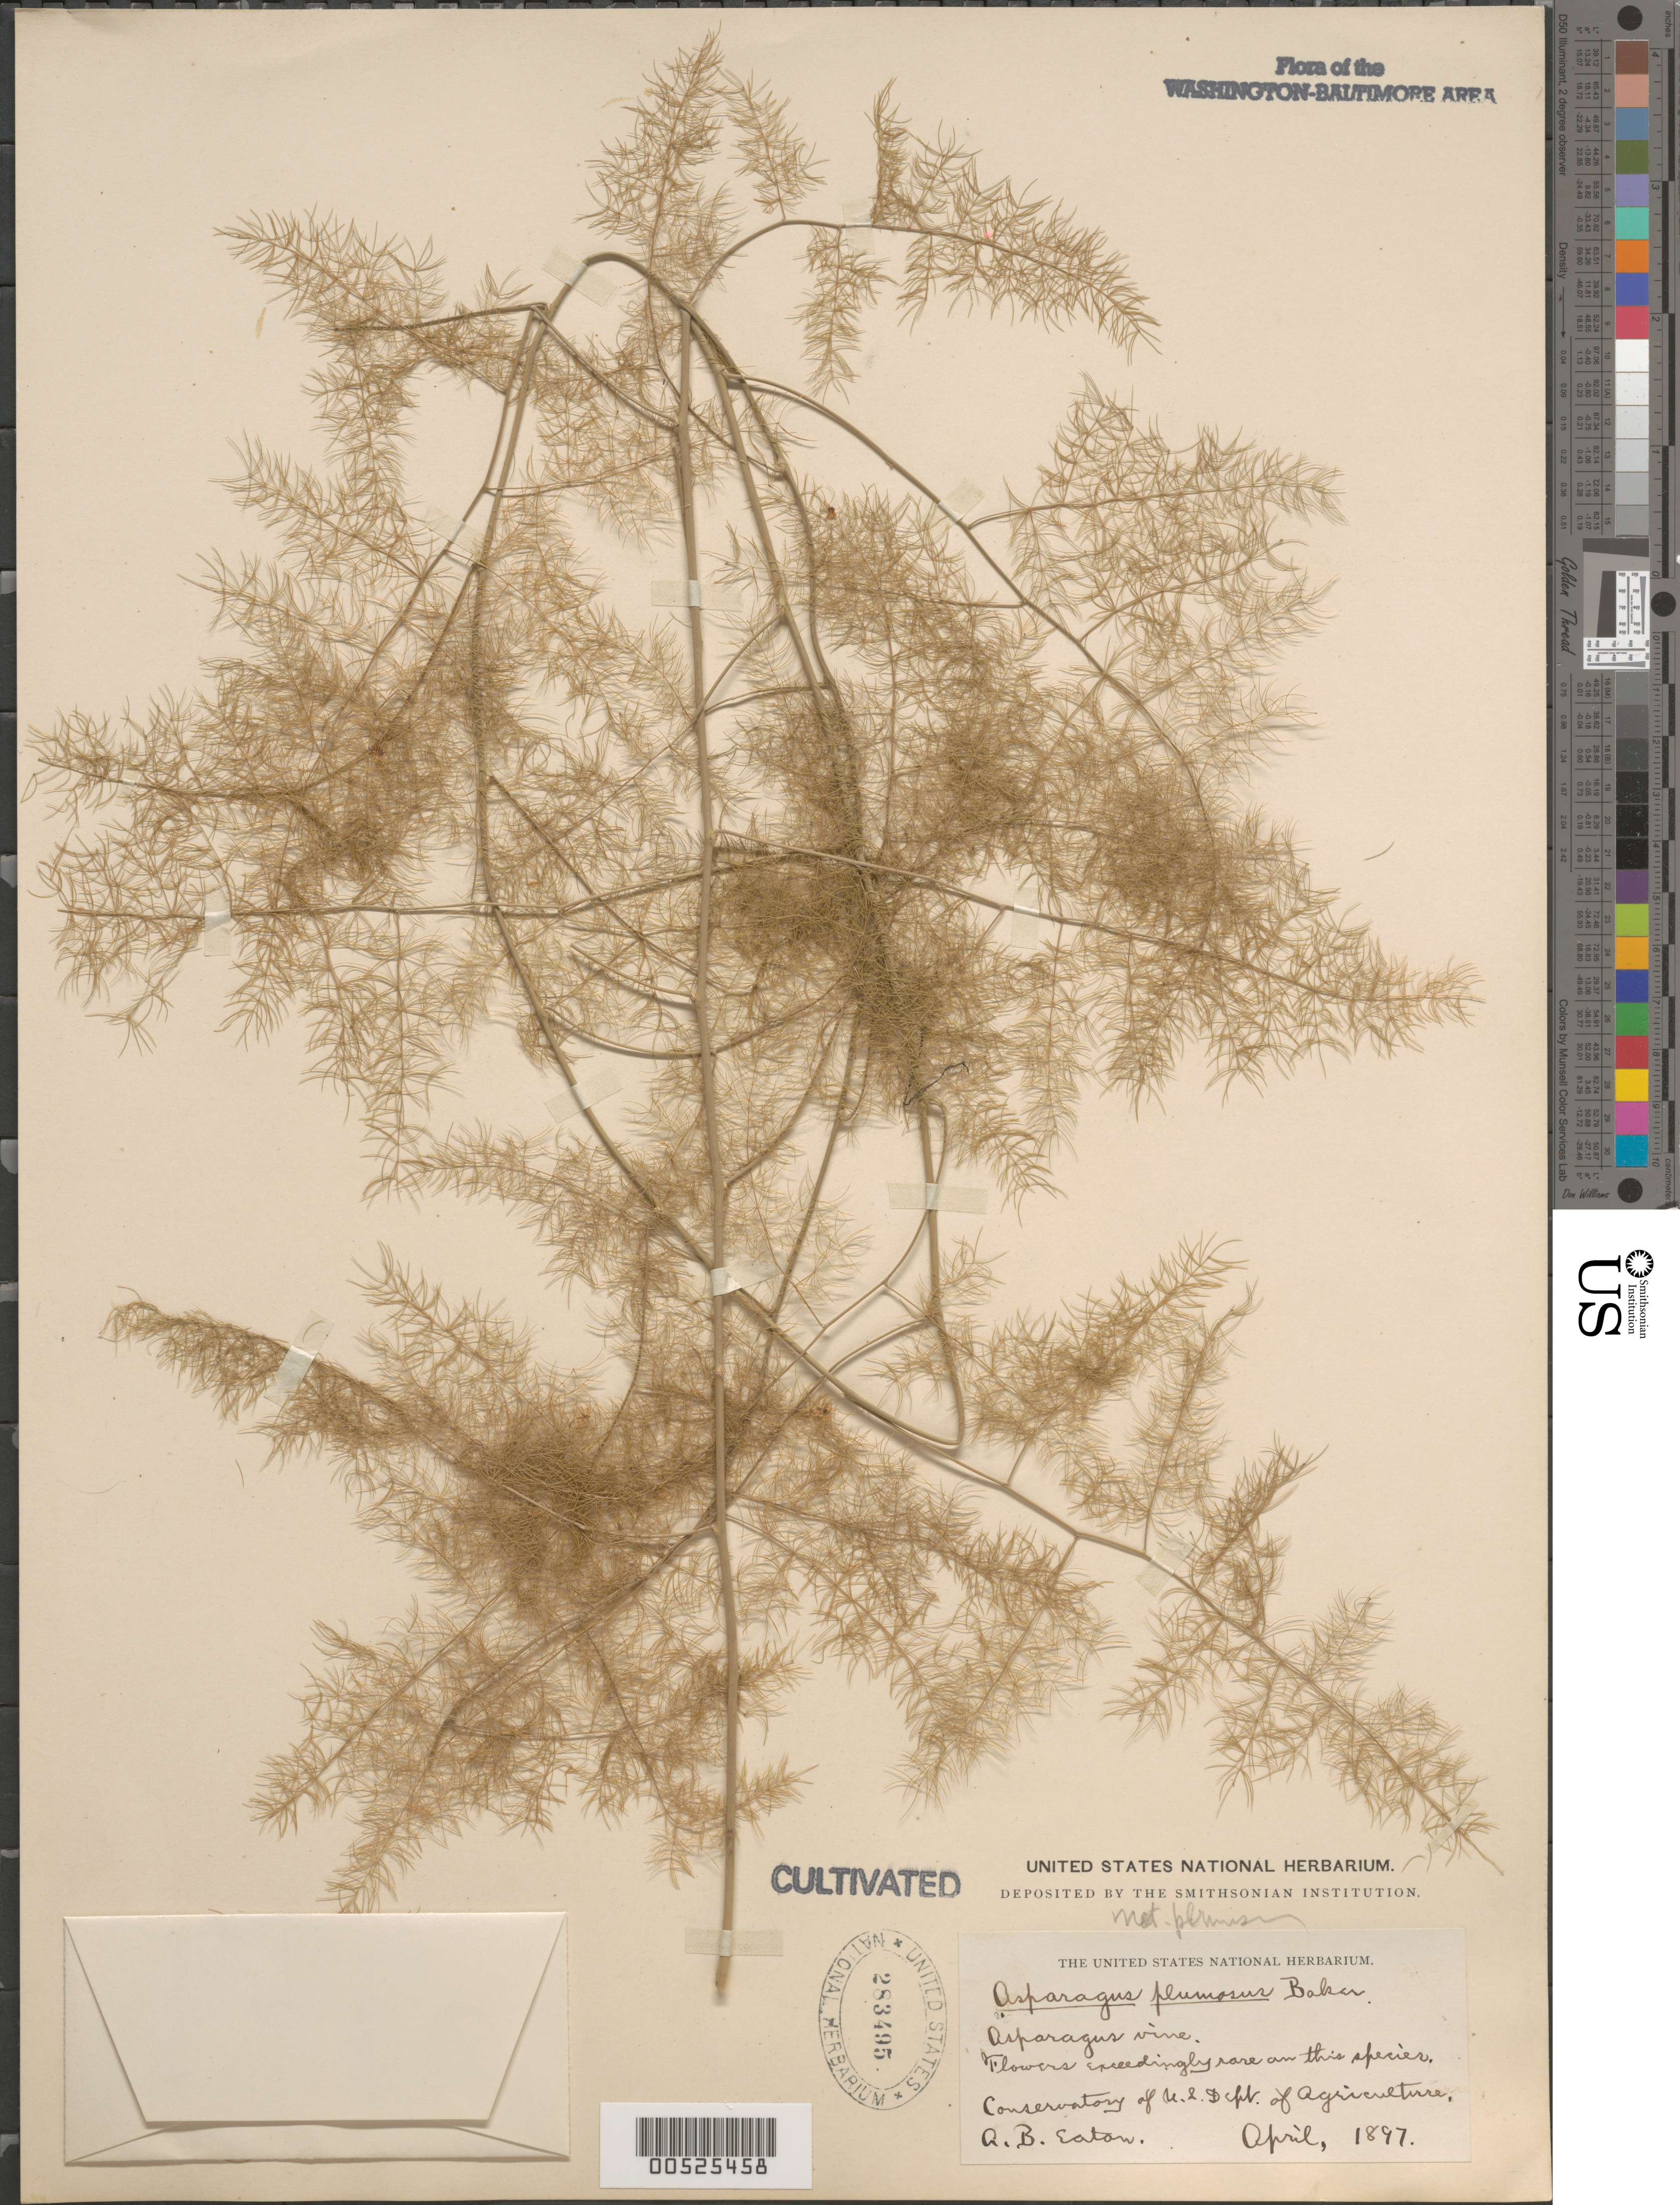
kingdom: Plantae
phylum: Tracheophyta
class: Liliopsida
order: Asparagales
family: Asparagaceae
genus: Asparagus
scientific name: Asparagus sp.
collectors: A. Eaton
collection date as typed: Apr 1897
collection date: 1897-04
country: United States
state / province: District of Columbia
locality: Conservatory of the U.S.D.A.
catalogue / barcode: US 283495